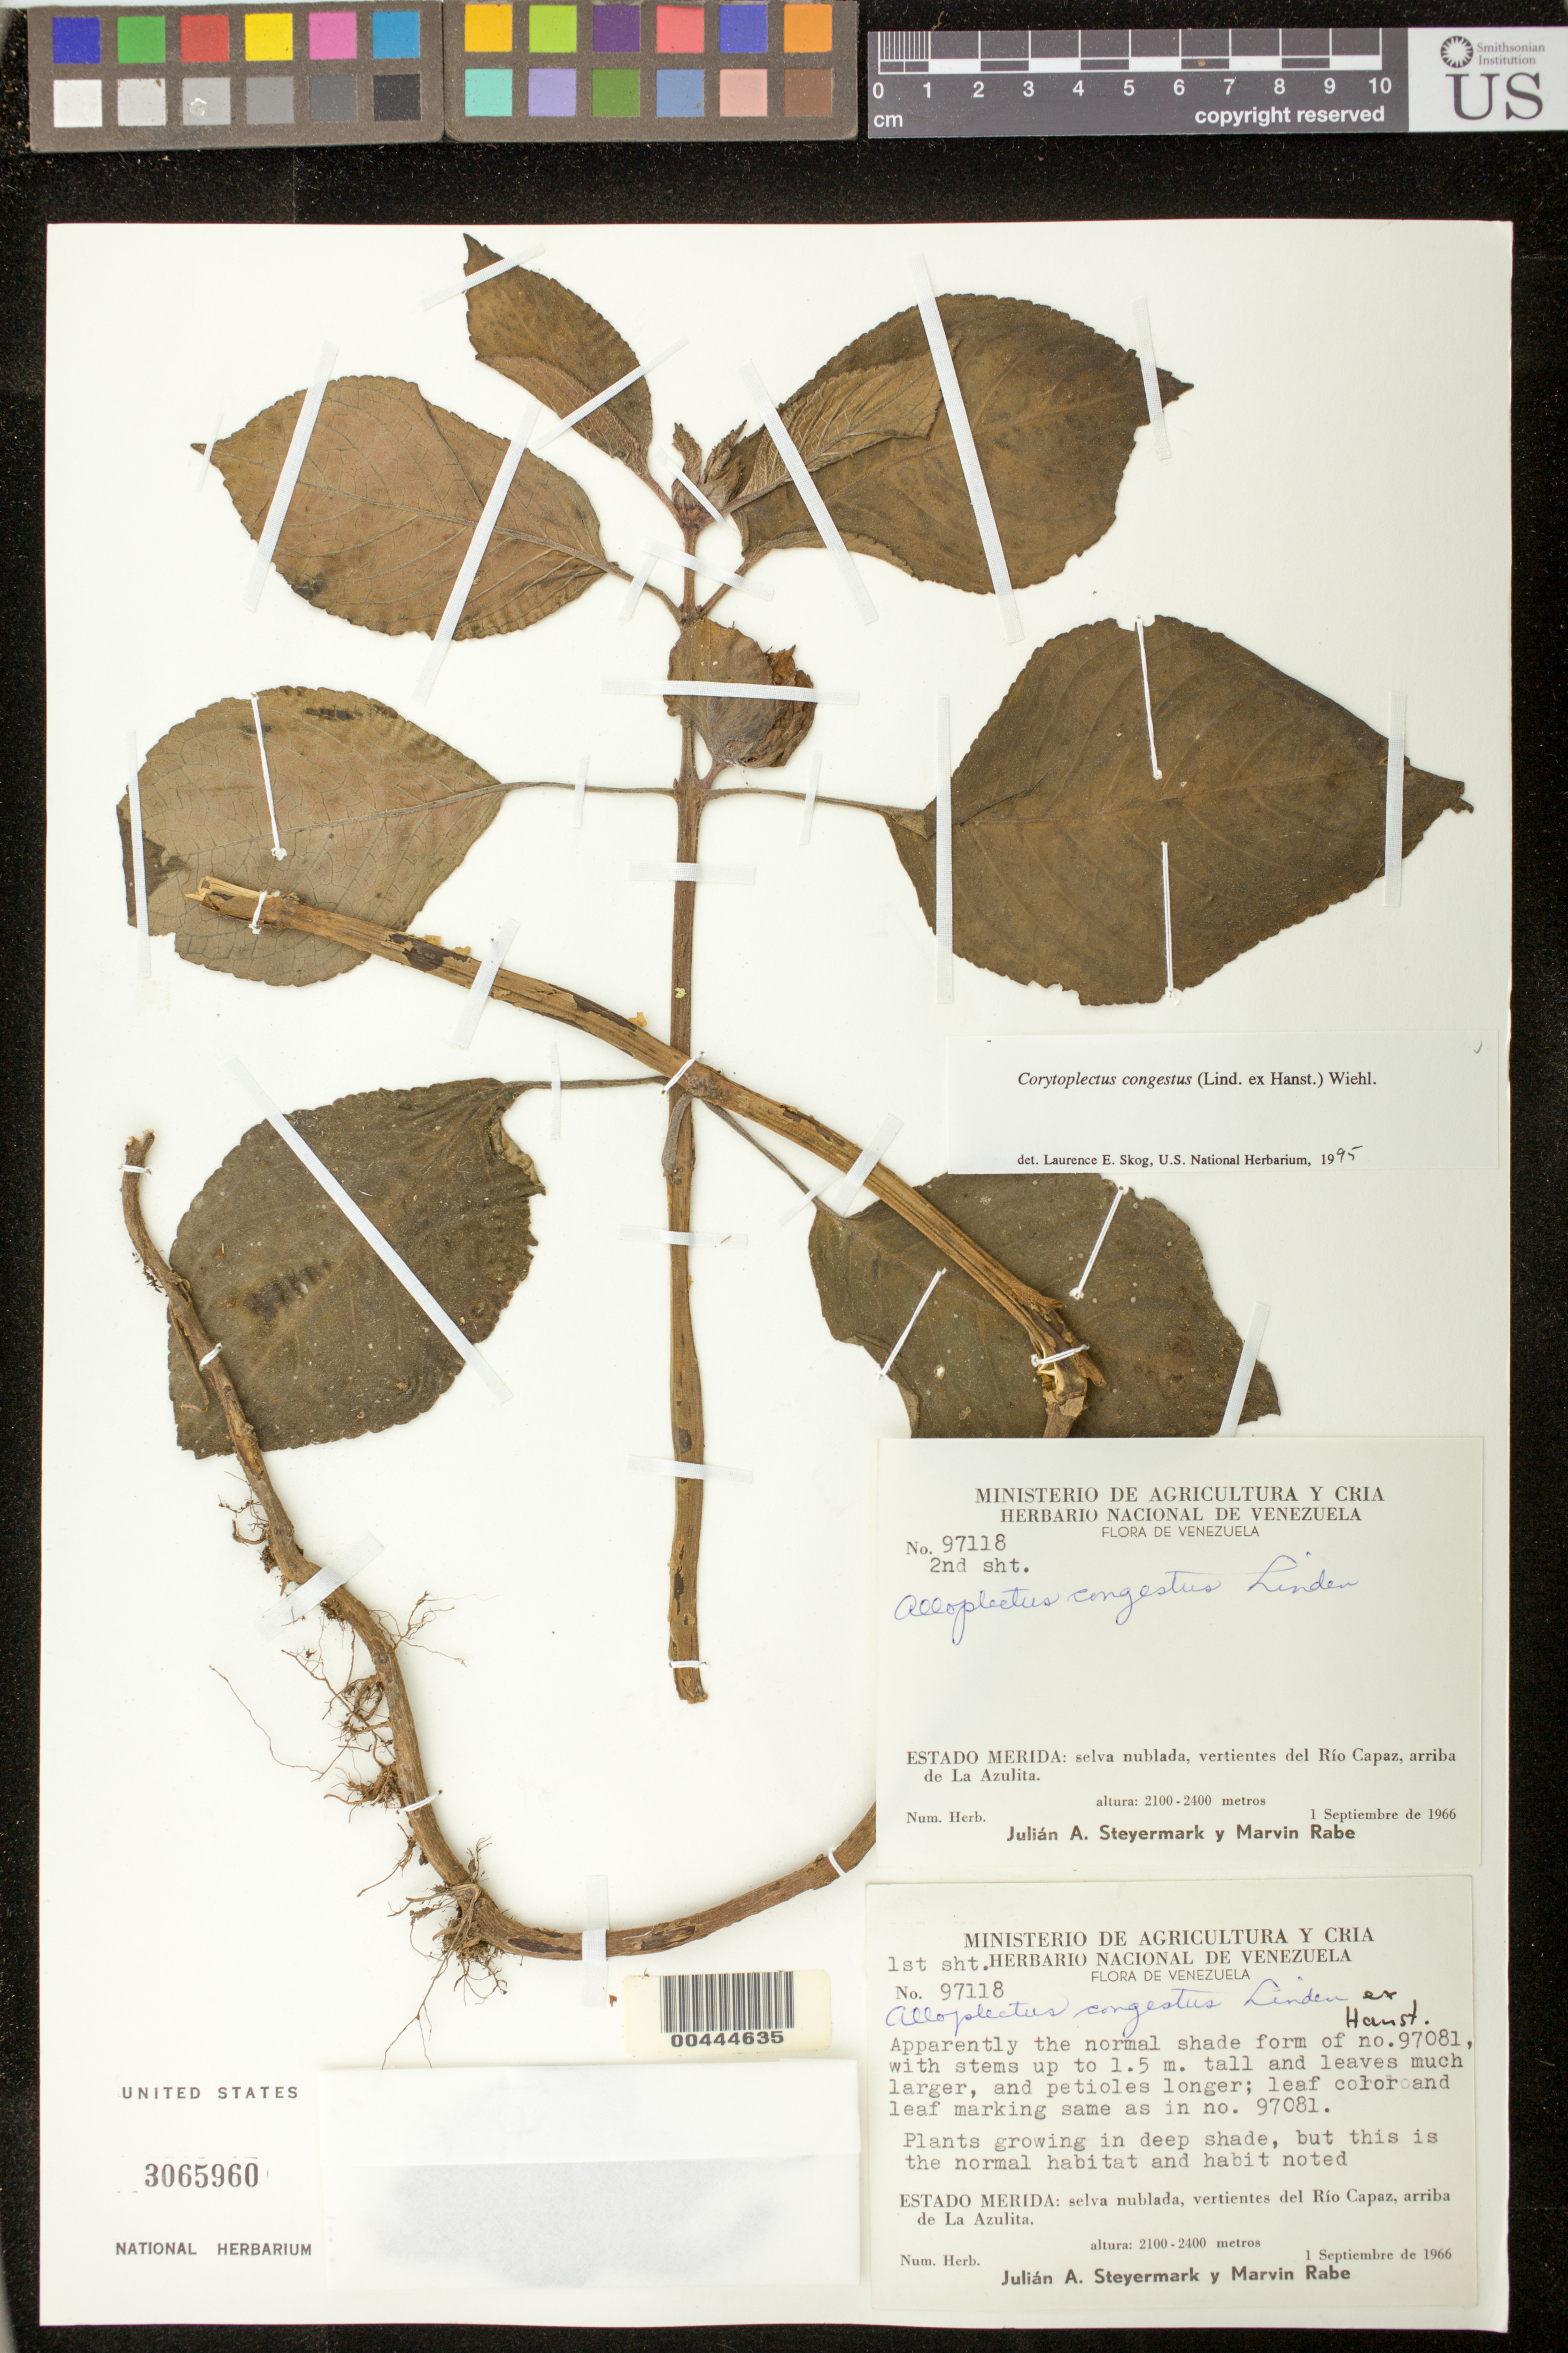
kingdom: Plantae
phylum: Tracheophyta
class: Magnoliopsida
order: Lamiales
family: Gesneriaceae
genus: Corytoplectus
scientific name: Corytoplectus congestus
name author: (Linden ex Hanst.) Wiehler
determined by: Skog, Laurence E.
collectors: J. Steyermark & M. Rabe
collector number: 97118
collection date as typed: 01 Sep 1966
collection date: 1966-09-01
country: Venezuela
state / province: Mérida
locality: Vertientes del Río Capaz, arriba de La Azulita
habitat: Selva nublada; plants growing in deep shade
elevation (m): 2100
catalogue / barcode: US 3065960